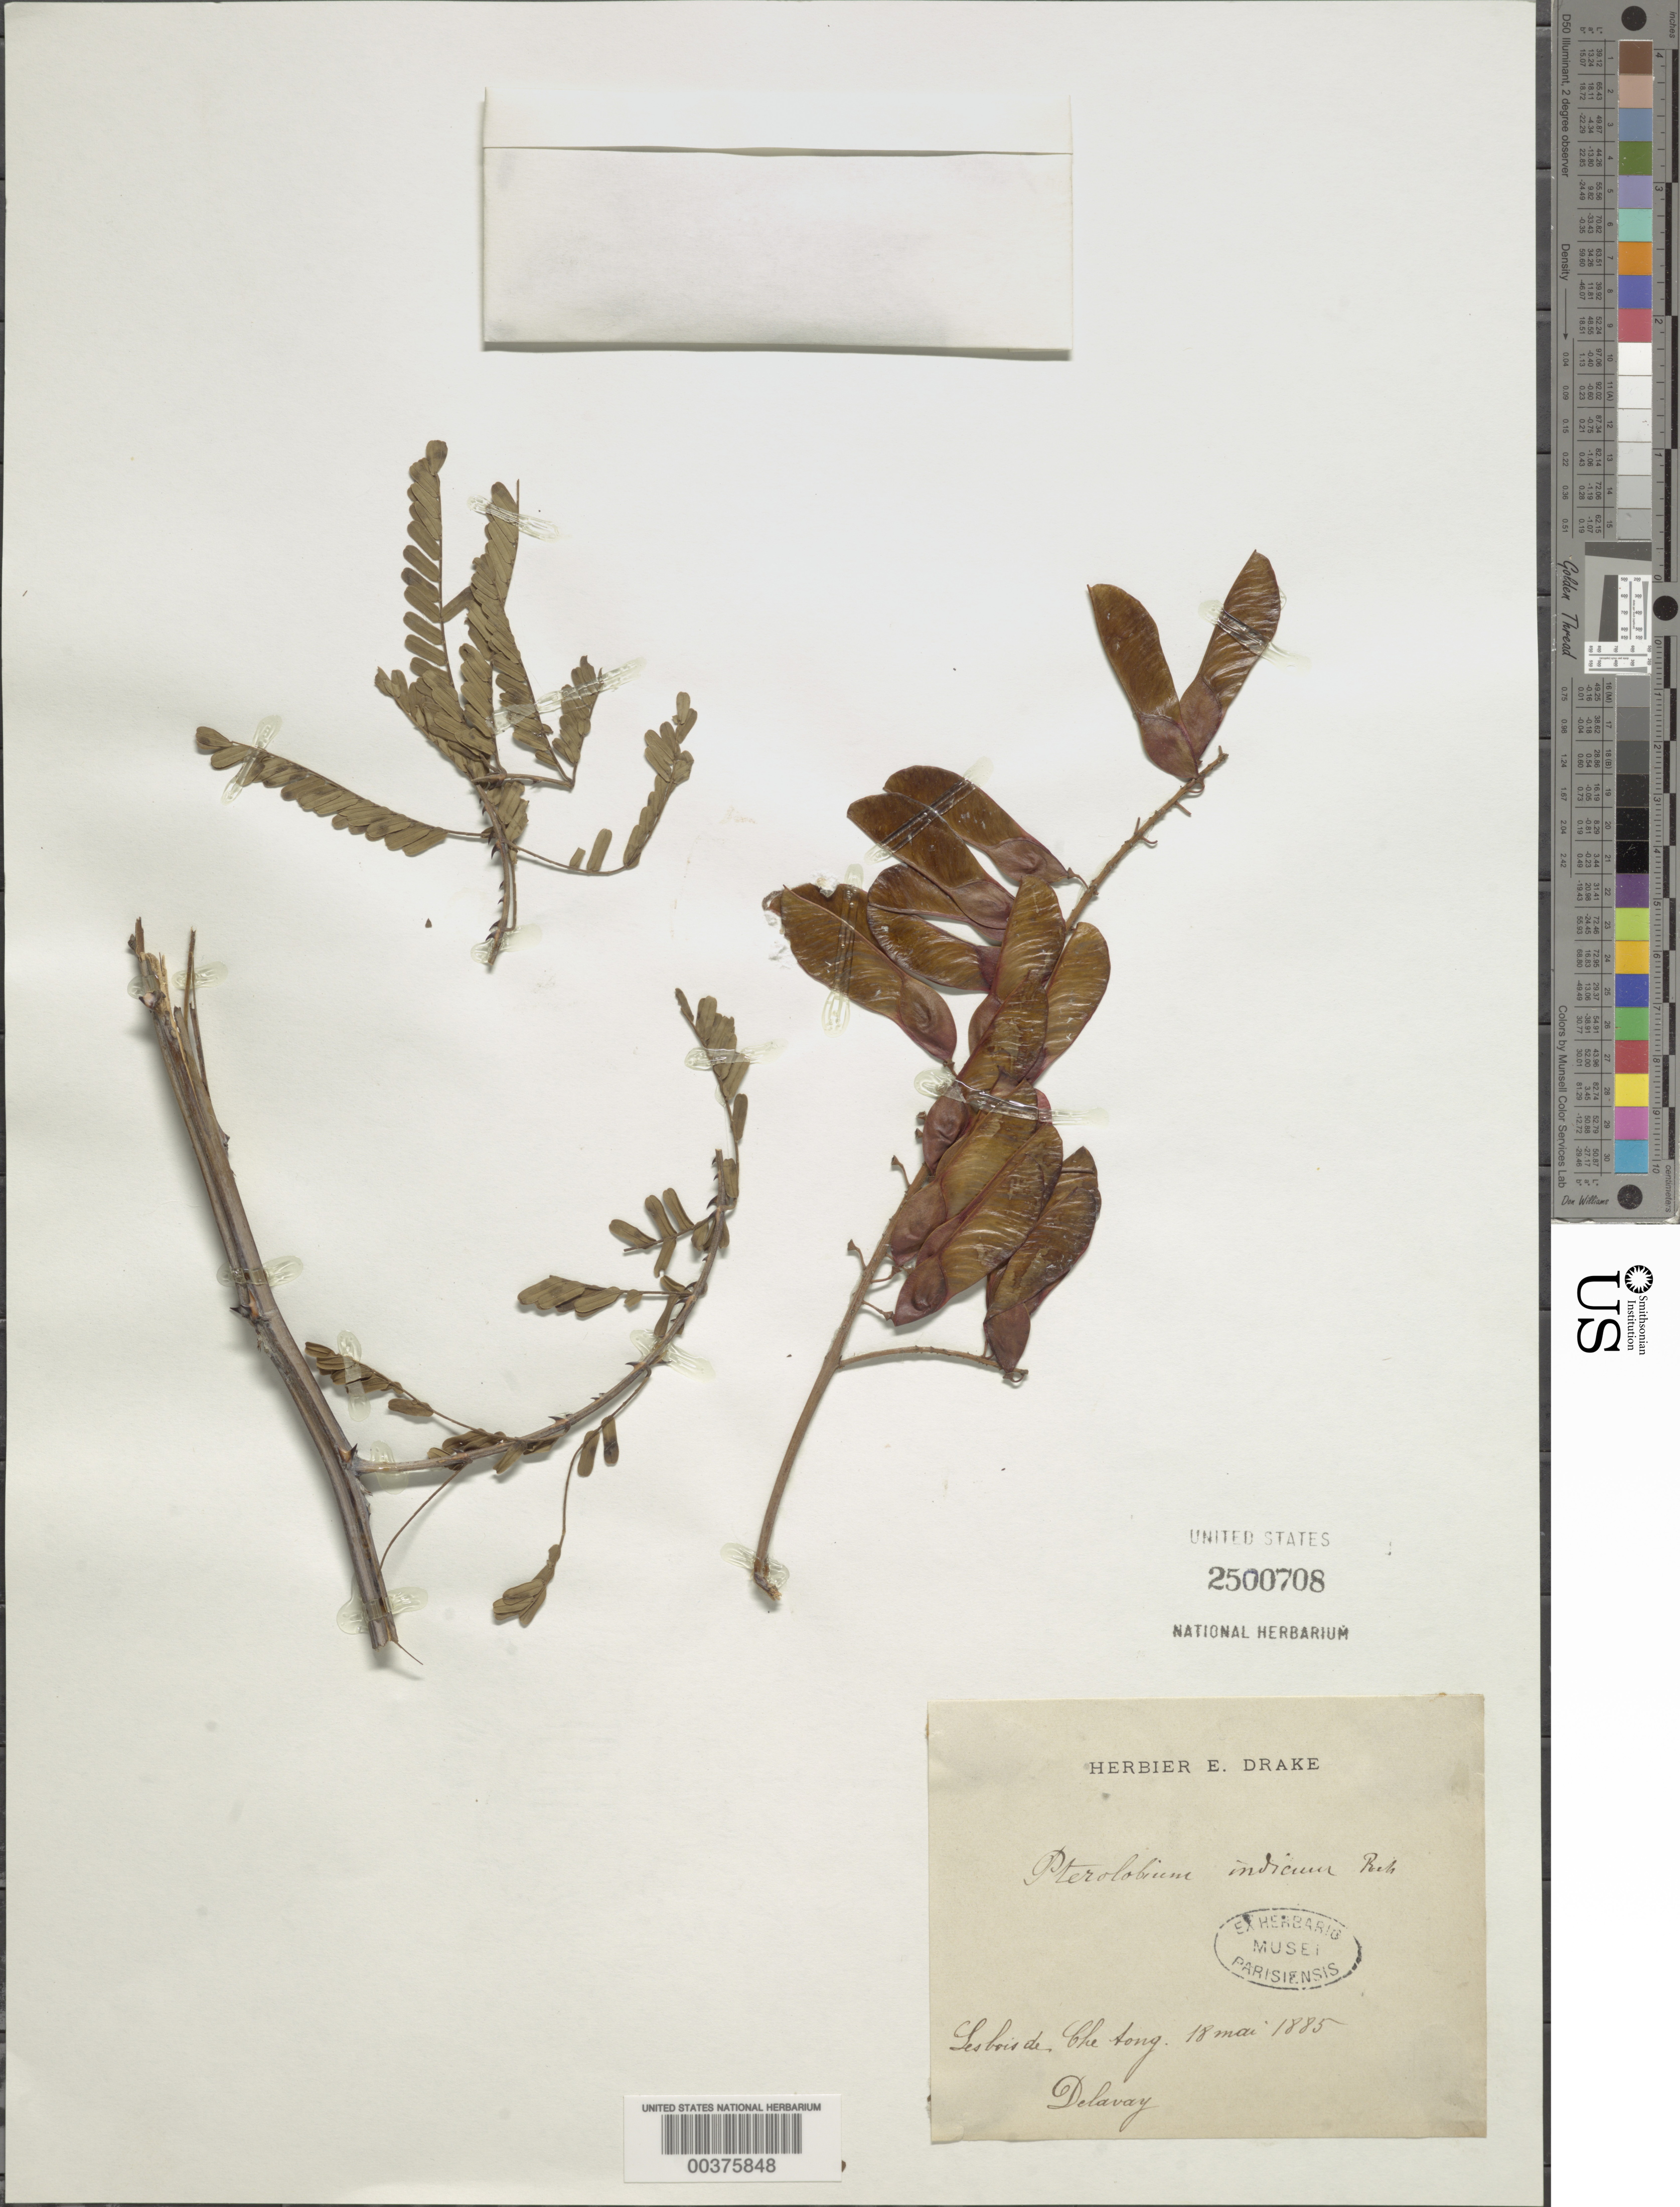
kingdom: Plantae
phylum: Tracheophyta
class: Magnoliopsida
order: Fabales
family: Fabaceae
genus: Pterolobium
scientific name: Pterolobium indicum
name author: A. Rich.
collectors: J. Delavay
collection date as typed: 18 May 1885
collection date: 1885-05-18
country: China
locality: Chetong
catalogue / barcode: US 2500708